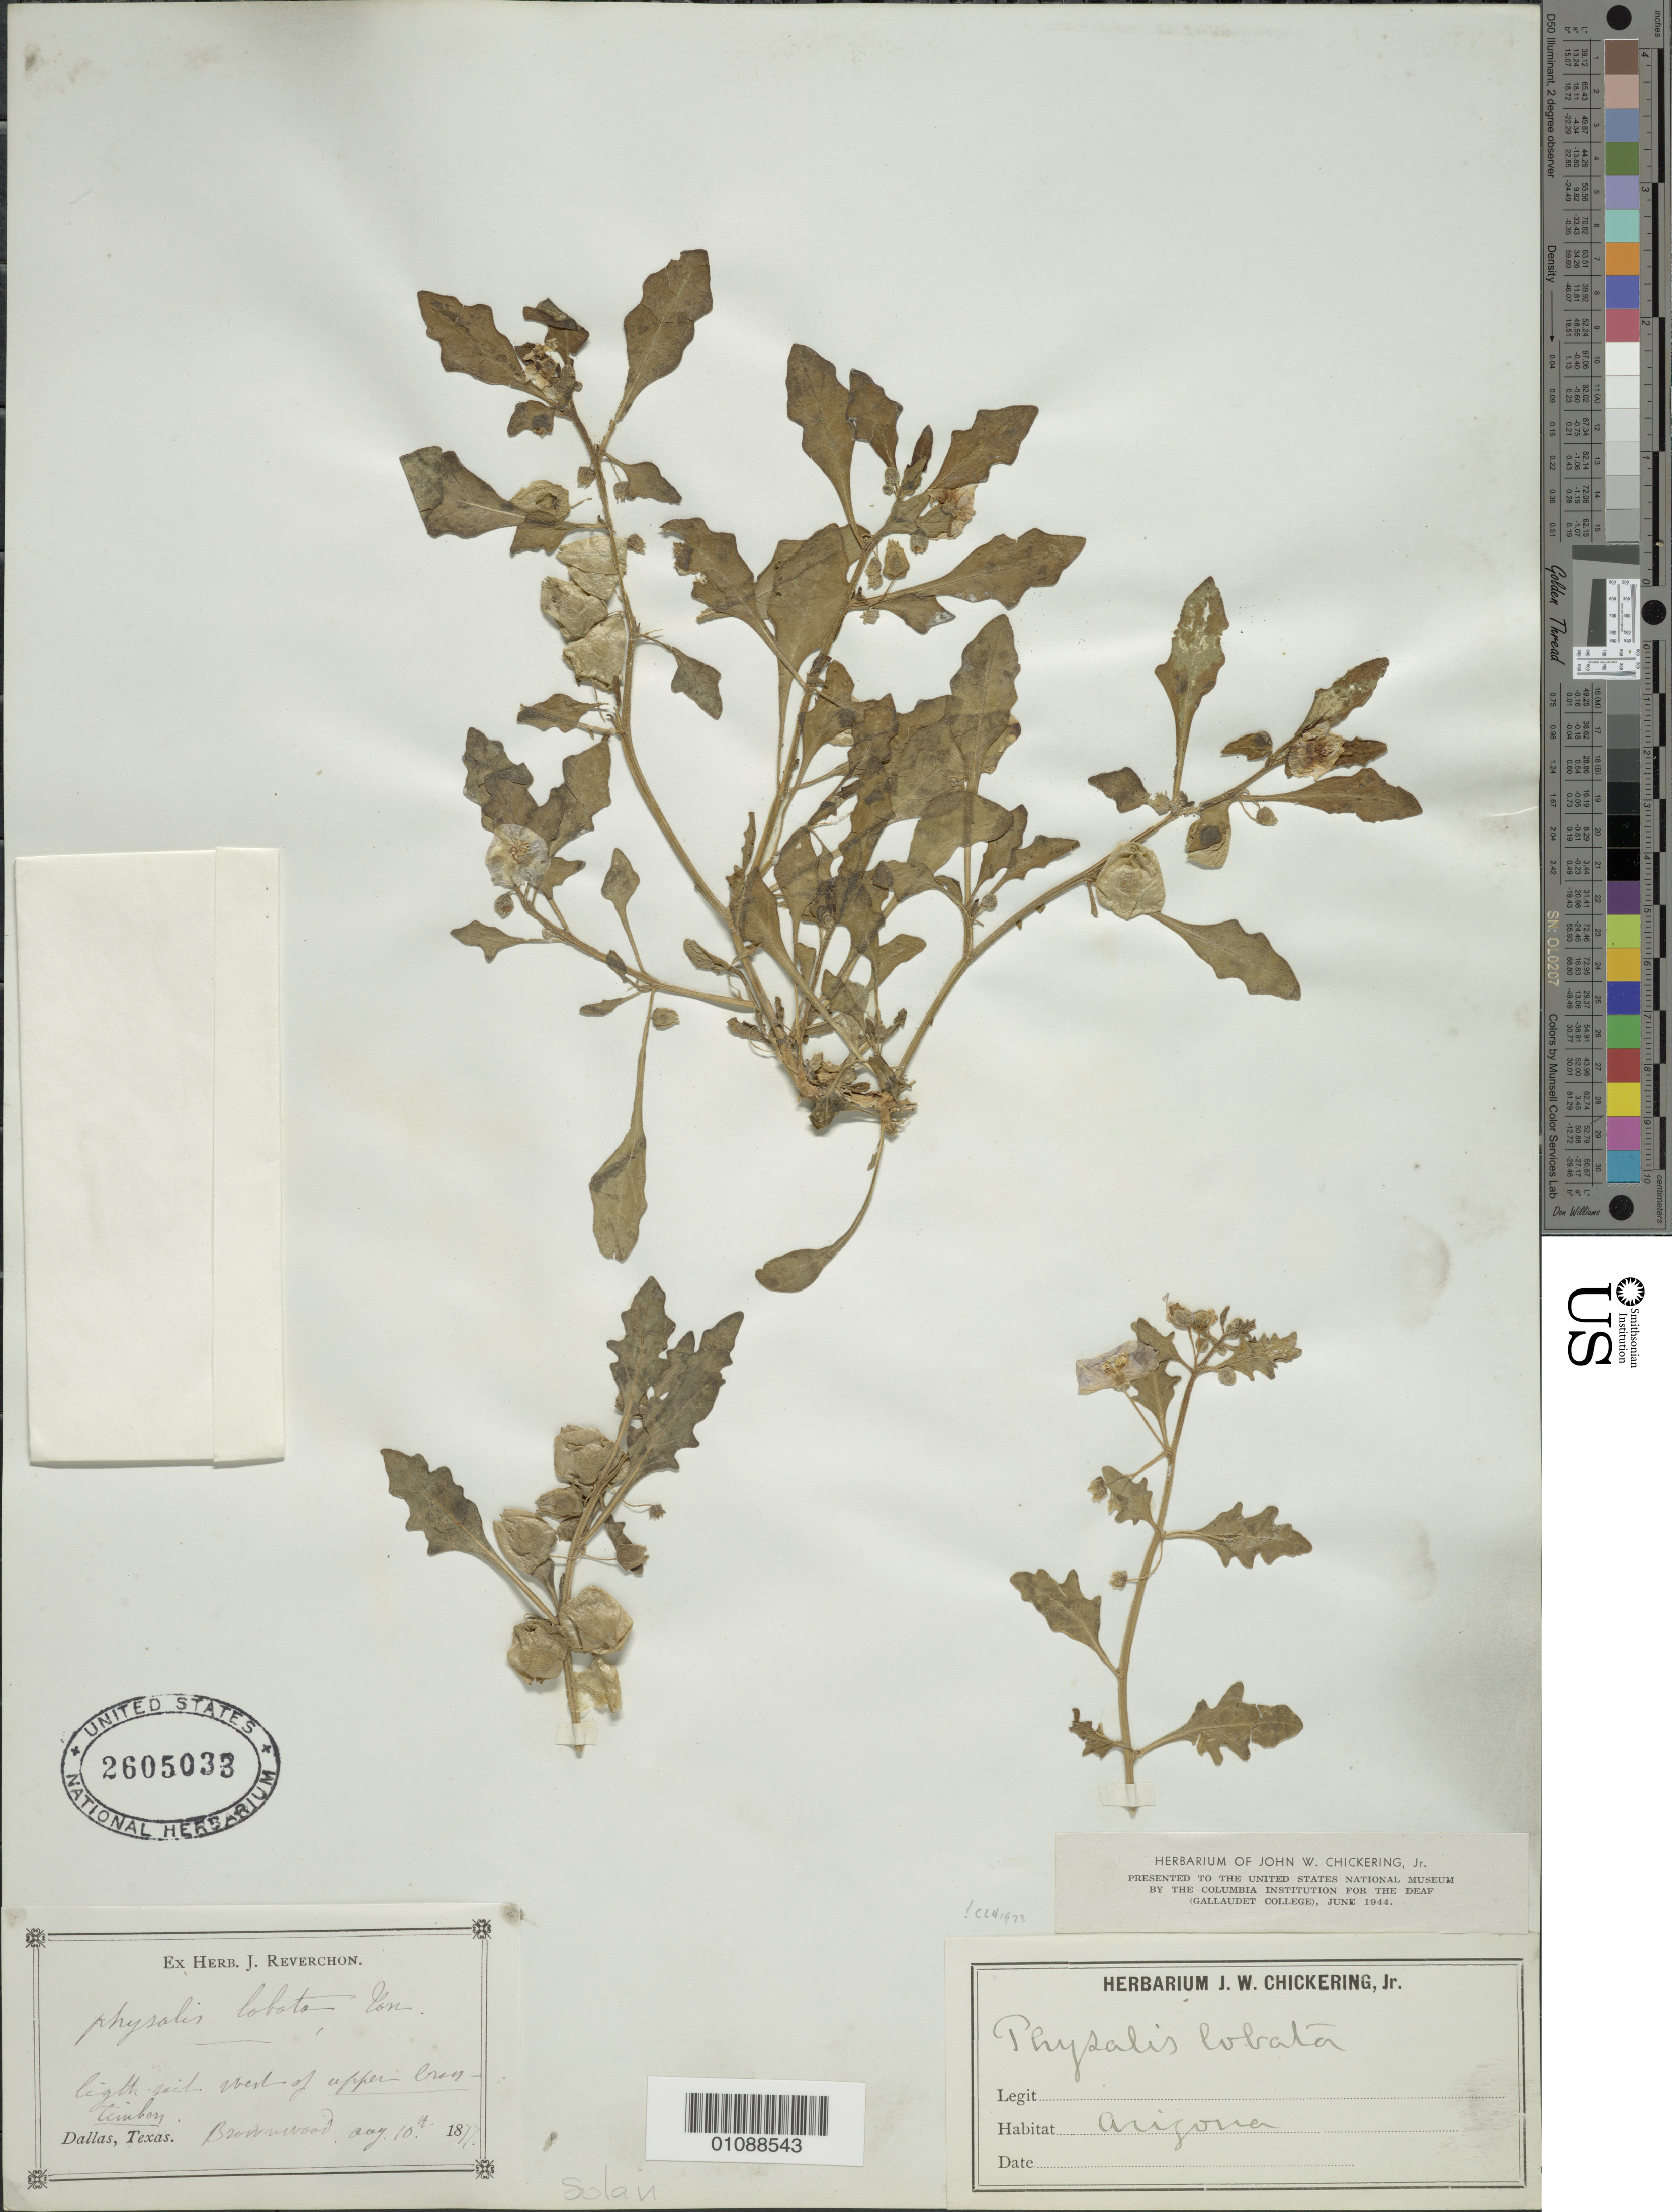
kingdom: Plantae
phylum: Tracheophyta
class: Magnoliopsida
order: Solanales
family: Solanaceae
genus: Physalis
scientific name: Physalis lobata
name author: Torr.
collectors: ex herb. J. Reverchon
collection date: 1877-08-10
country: United States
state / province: Texas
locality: Dallas. West of upper Cross-timbers. Brownwood.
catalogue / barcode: US 2605033